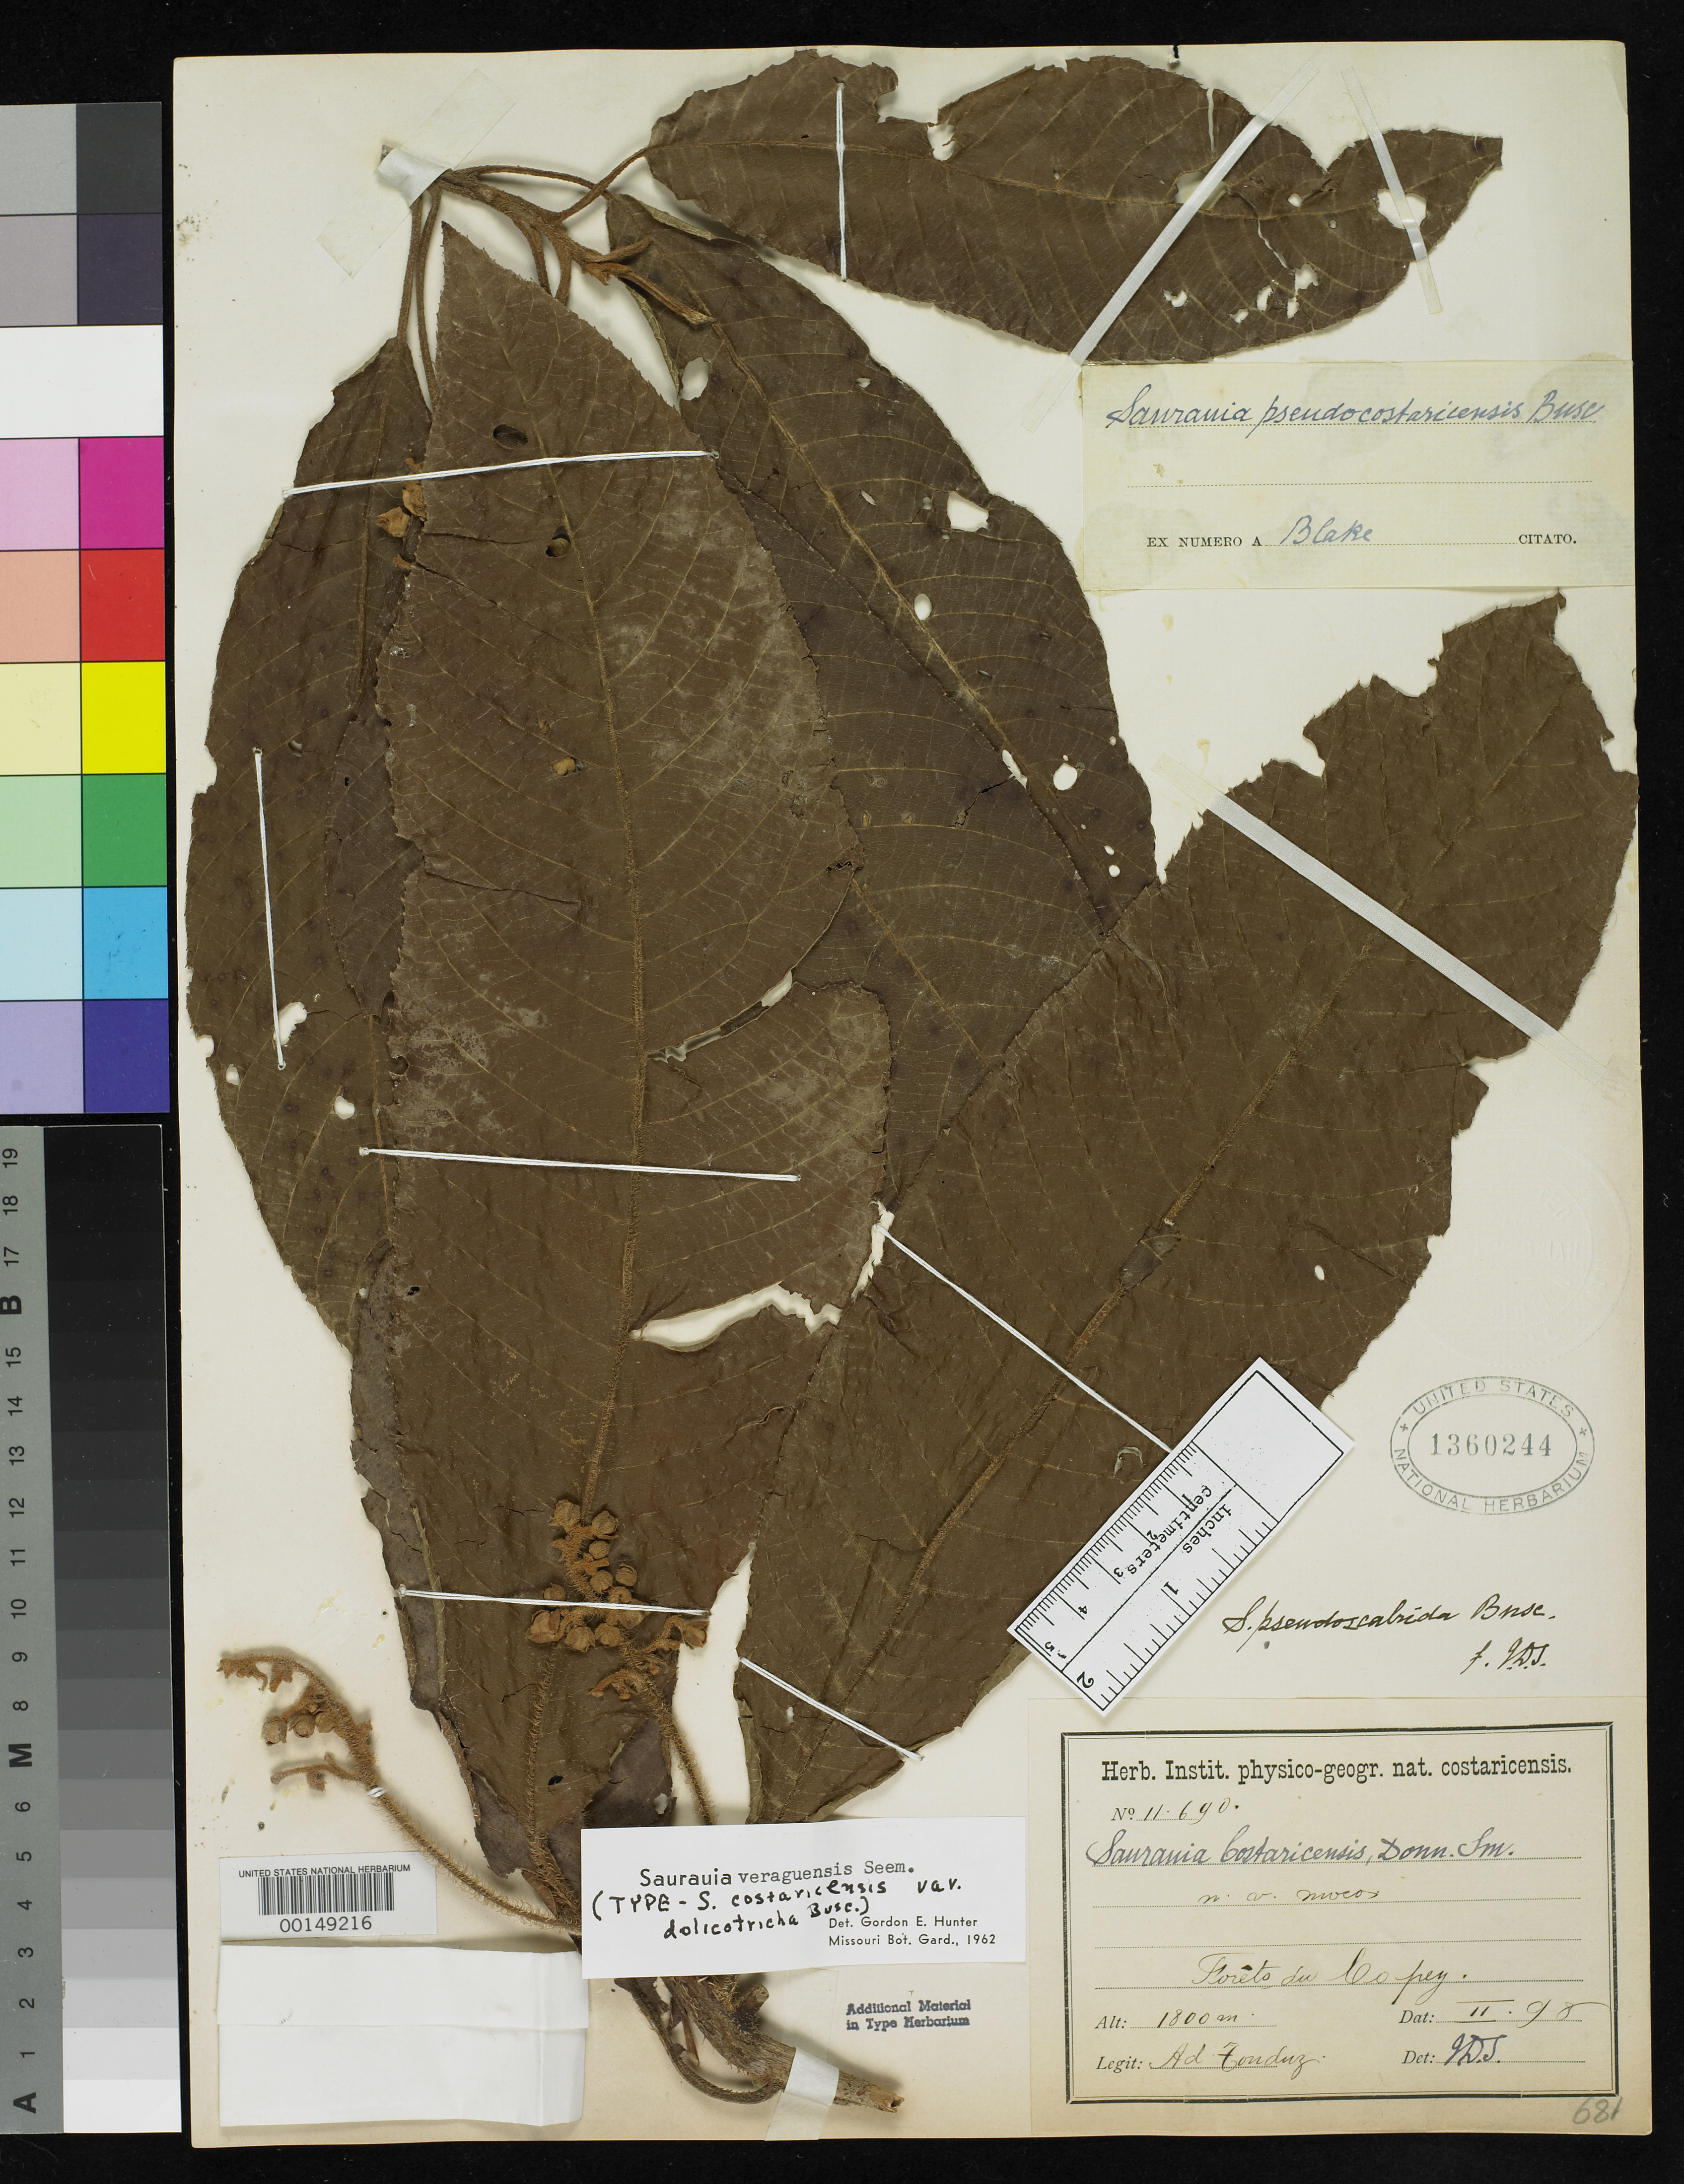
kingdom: Plantae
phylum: Tracheophyta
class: Magnoliopsida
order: Ericales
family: Actinidiaceae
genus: Saurauia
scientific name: Saurauia costaricensis var. brachytricha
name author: Buscal.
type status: Syntype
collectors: A. Tonduz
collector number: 11690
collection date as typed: Feb 1898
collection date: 1898-02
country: Costa Rica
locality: Forests of Copey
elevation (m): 1800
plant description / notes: Typification of the names Saurauia costaricensis var. brachytricha ("brachitricha") & S. costaricensis var. dolicotricha is confusing; Buscalioni cited some of the same collections (but apparently different duplicates?) under both names.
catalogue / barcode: US 1360244